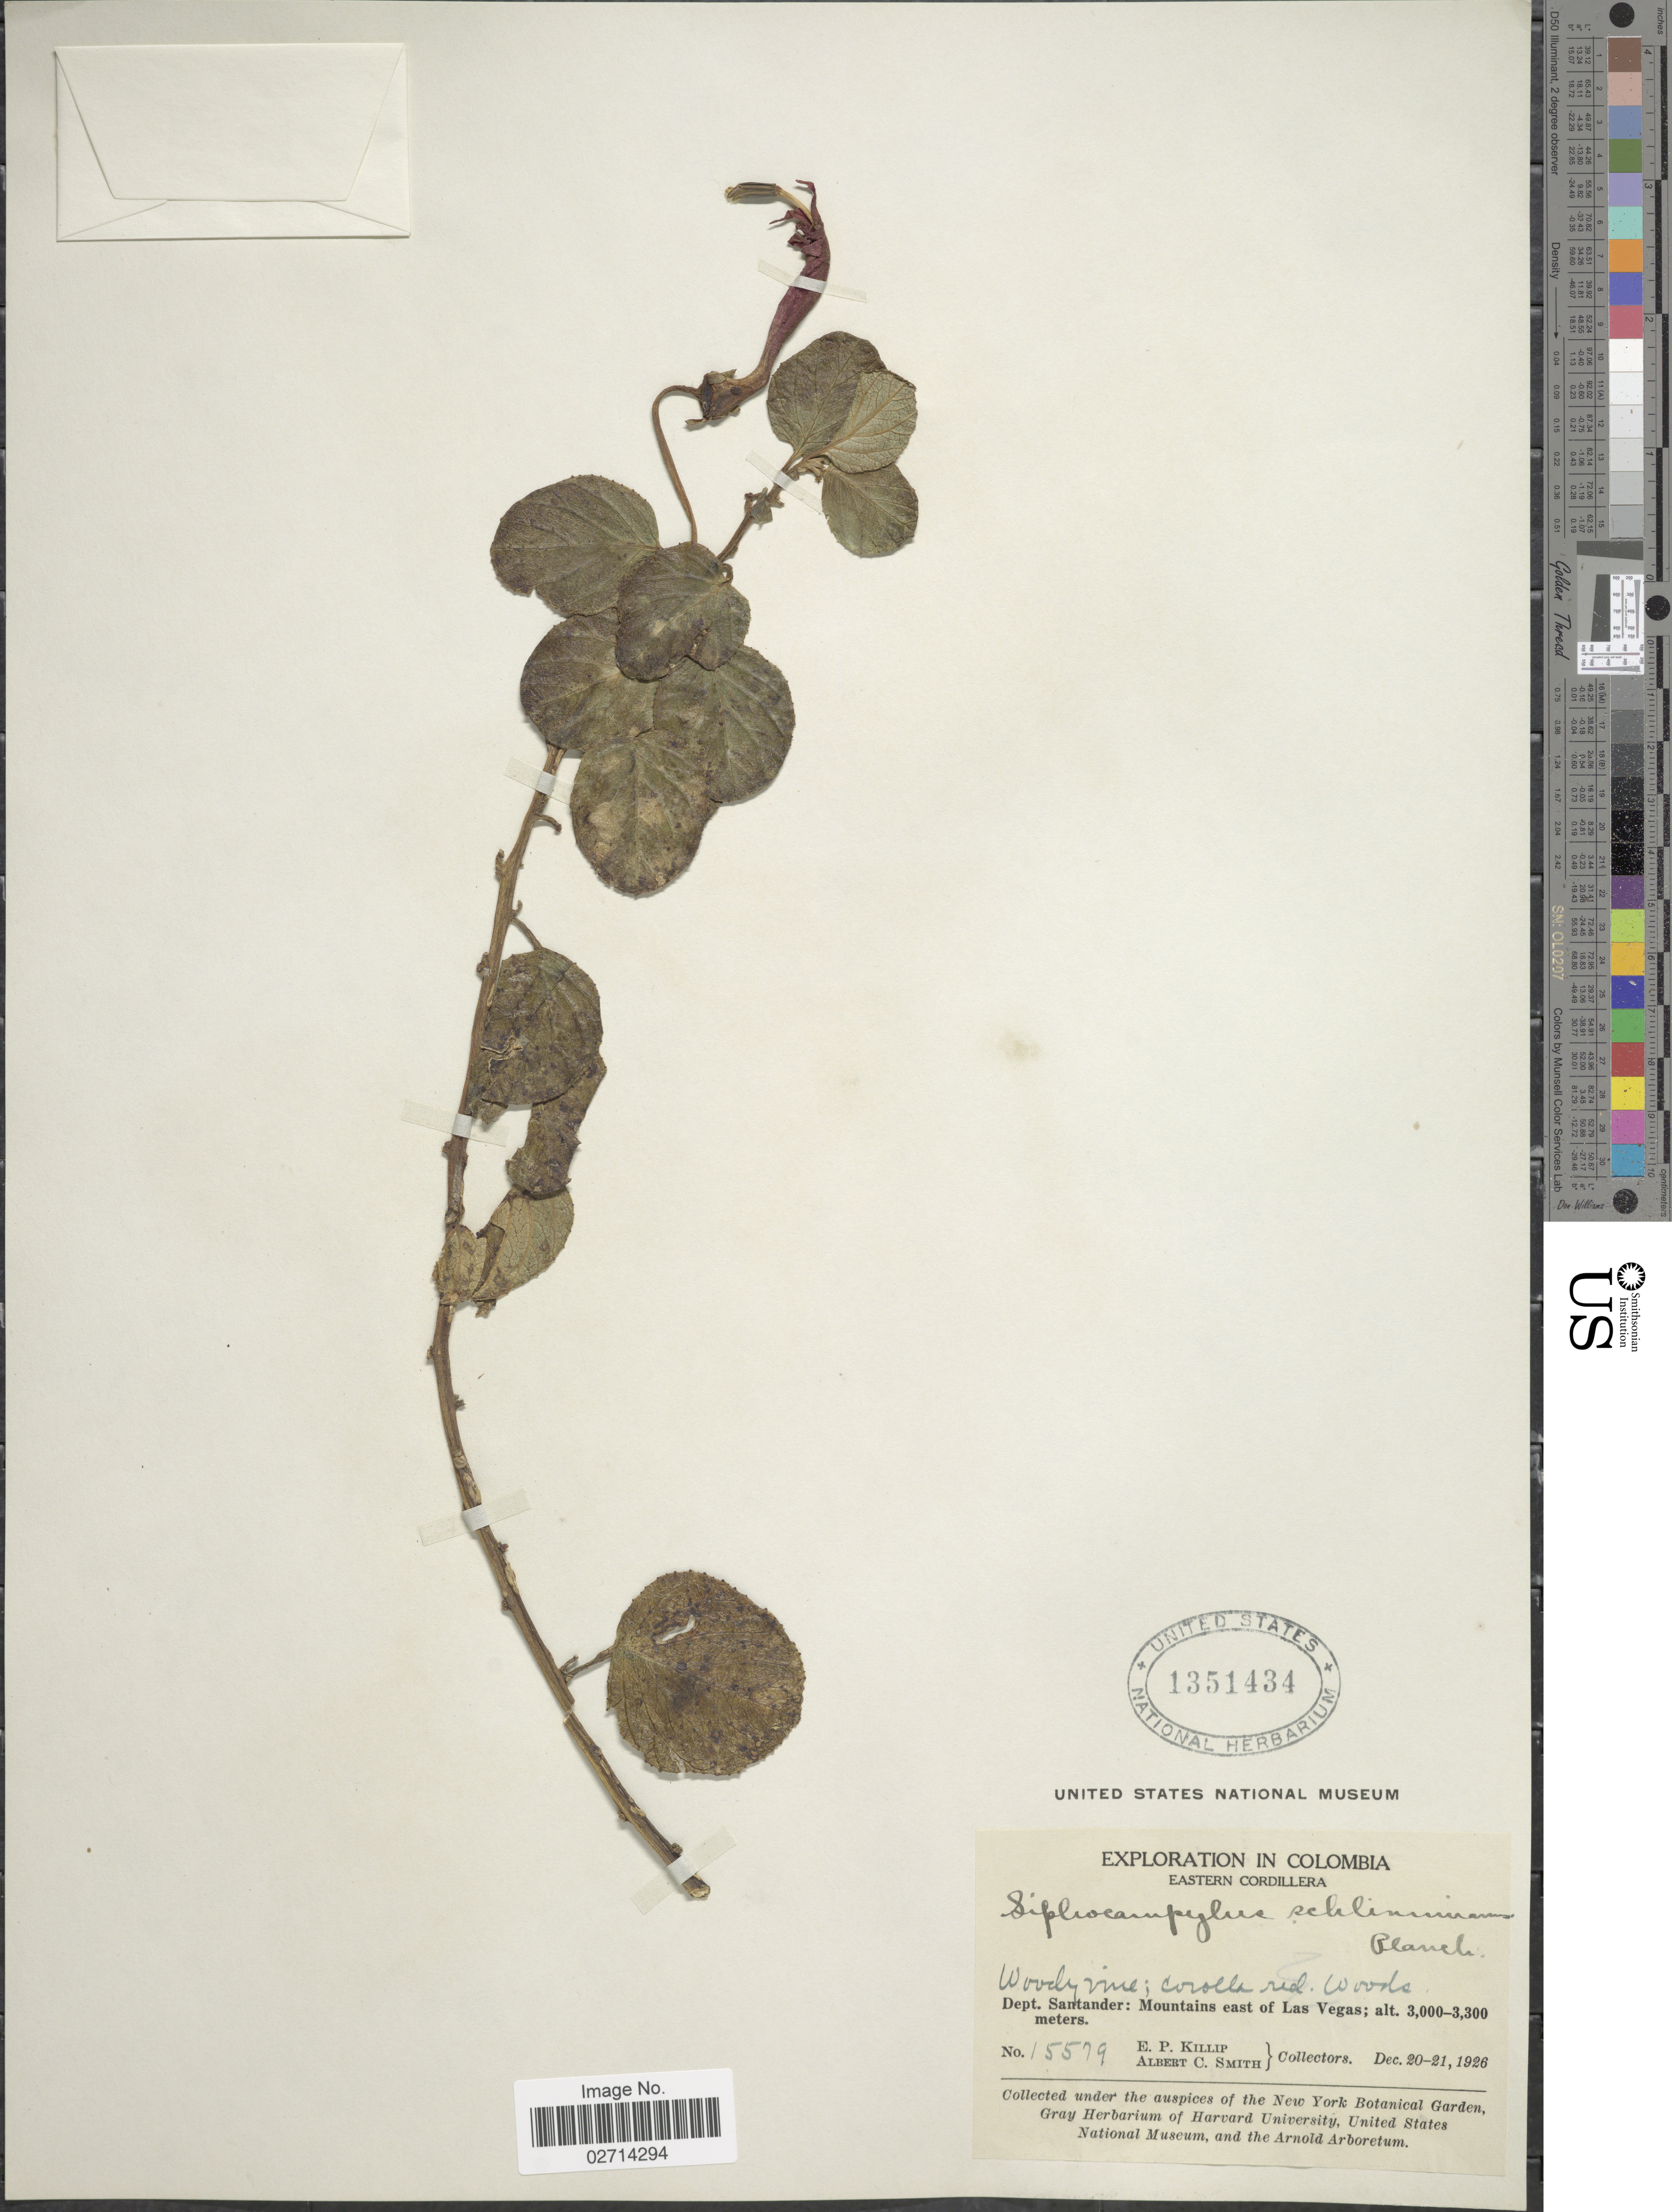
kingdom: Plantae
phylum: Tracheophyta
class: Magnoliopsida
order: Asterales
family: Campanulaceae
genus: Siphocampylus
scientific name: Siphocampylus schlimianus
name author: Planch.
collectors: E. P. Killip & A. C. Smith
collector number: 15579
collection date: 1926-12-20/1926-12-21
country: Colombia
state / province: Santander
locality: Eastern Cordillera, mountains east of Las Vegas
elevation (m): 3000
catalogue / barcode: US 1351434